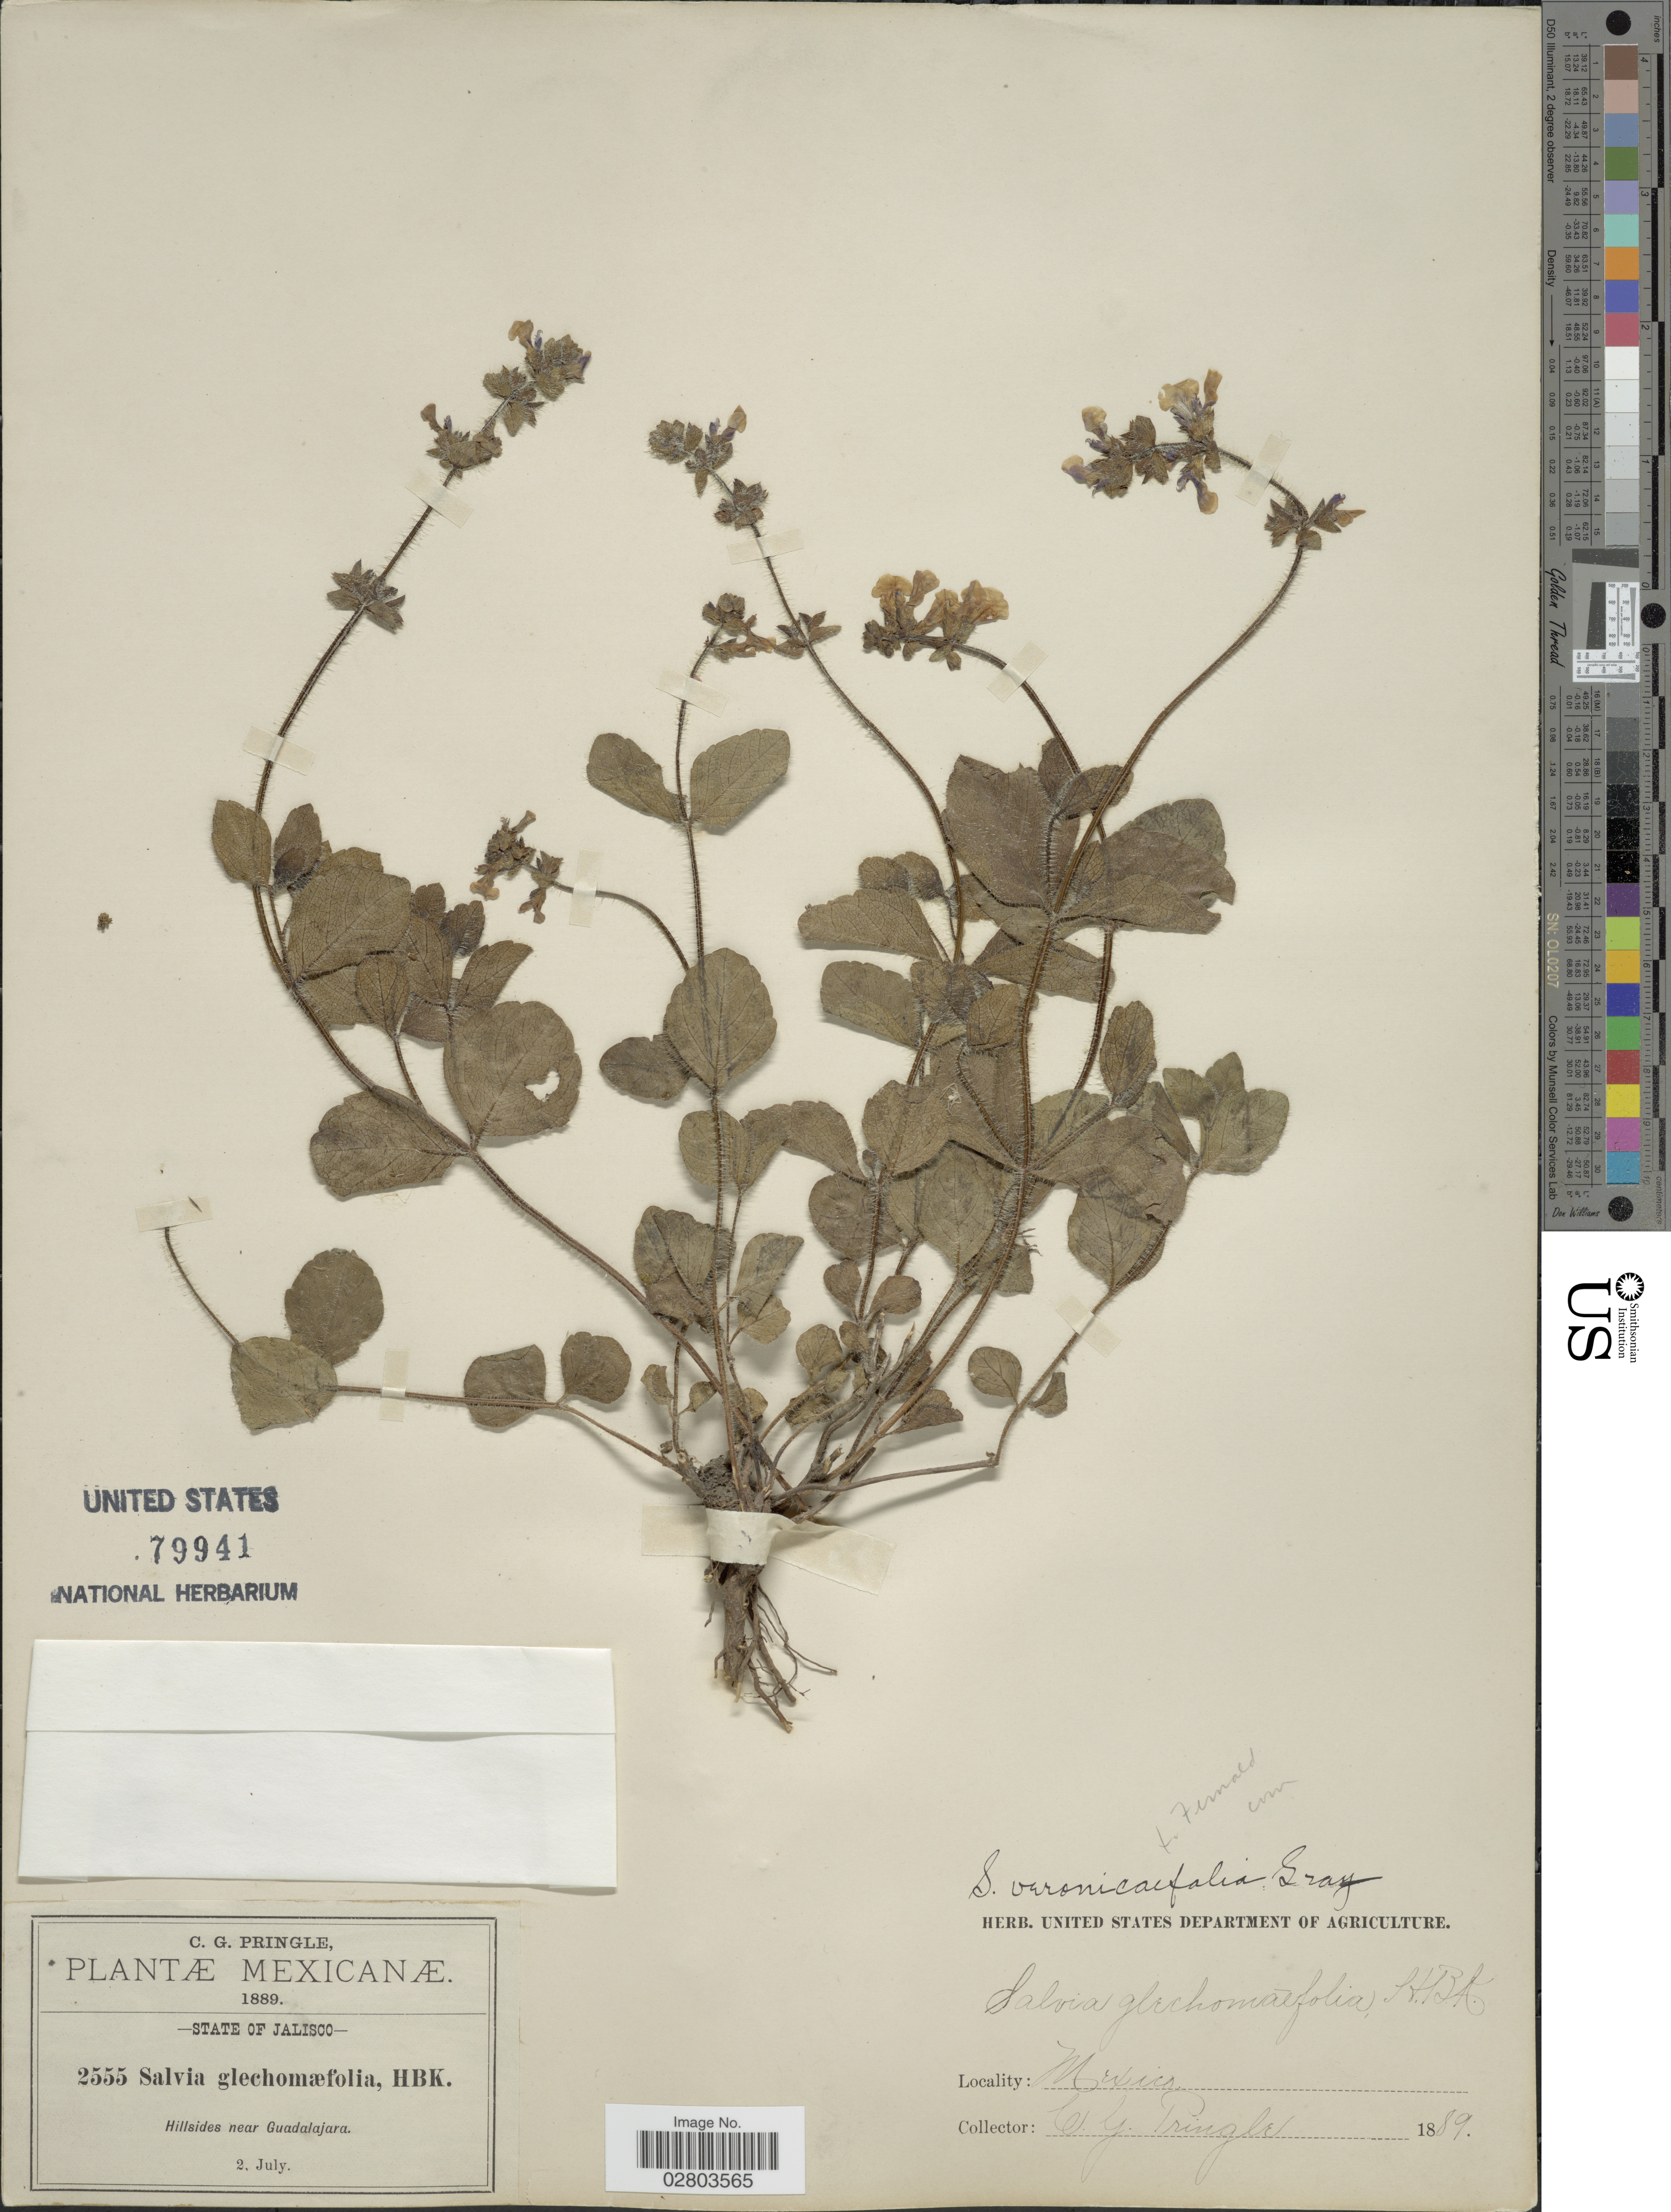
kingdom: Plantae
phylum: Tracheophyta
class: Magnoliopsida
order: Lamiales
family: Lamiaceae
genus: Salvia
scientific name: Salvia veronicaefolia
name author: A. Gray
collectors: C. G. Pringle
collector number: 2555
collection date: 1889-07-02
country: Mexico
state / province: Jalisco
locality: Hillsides near Guadalajara.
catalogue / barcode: US 79941